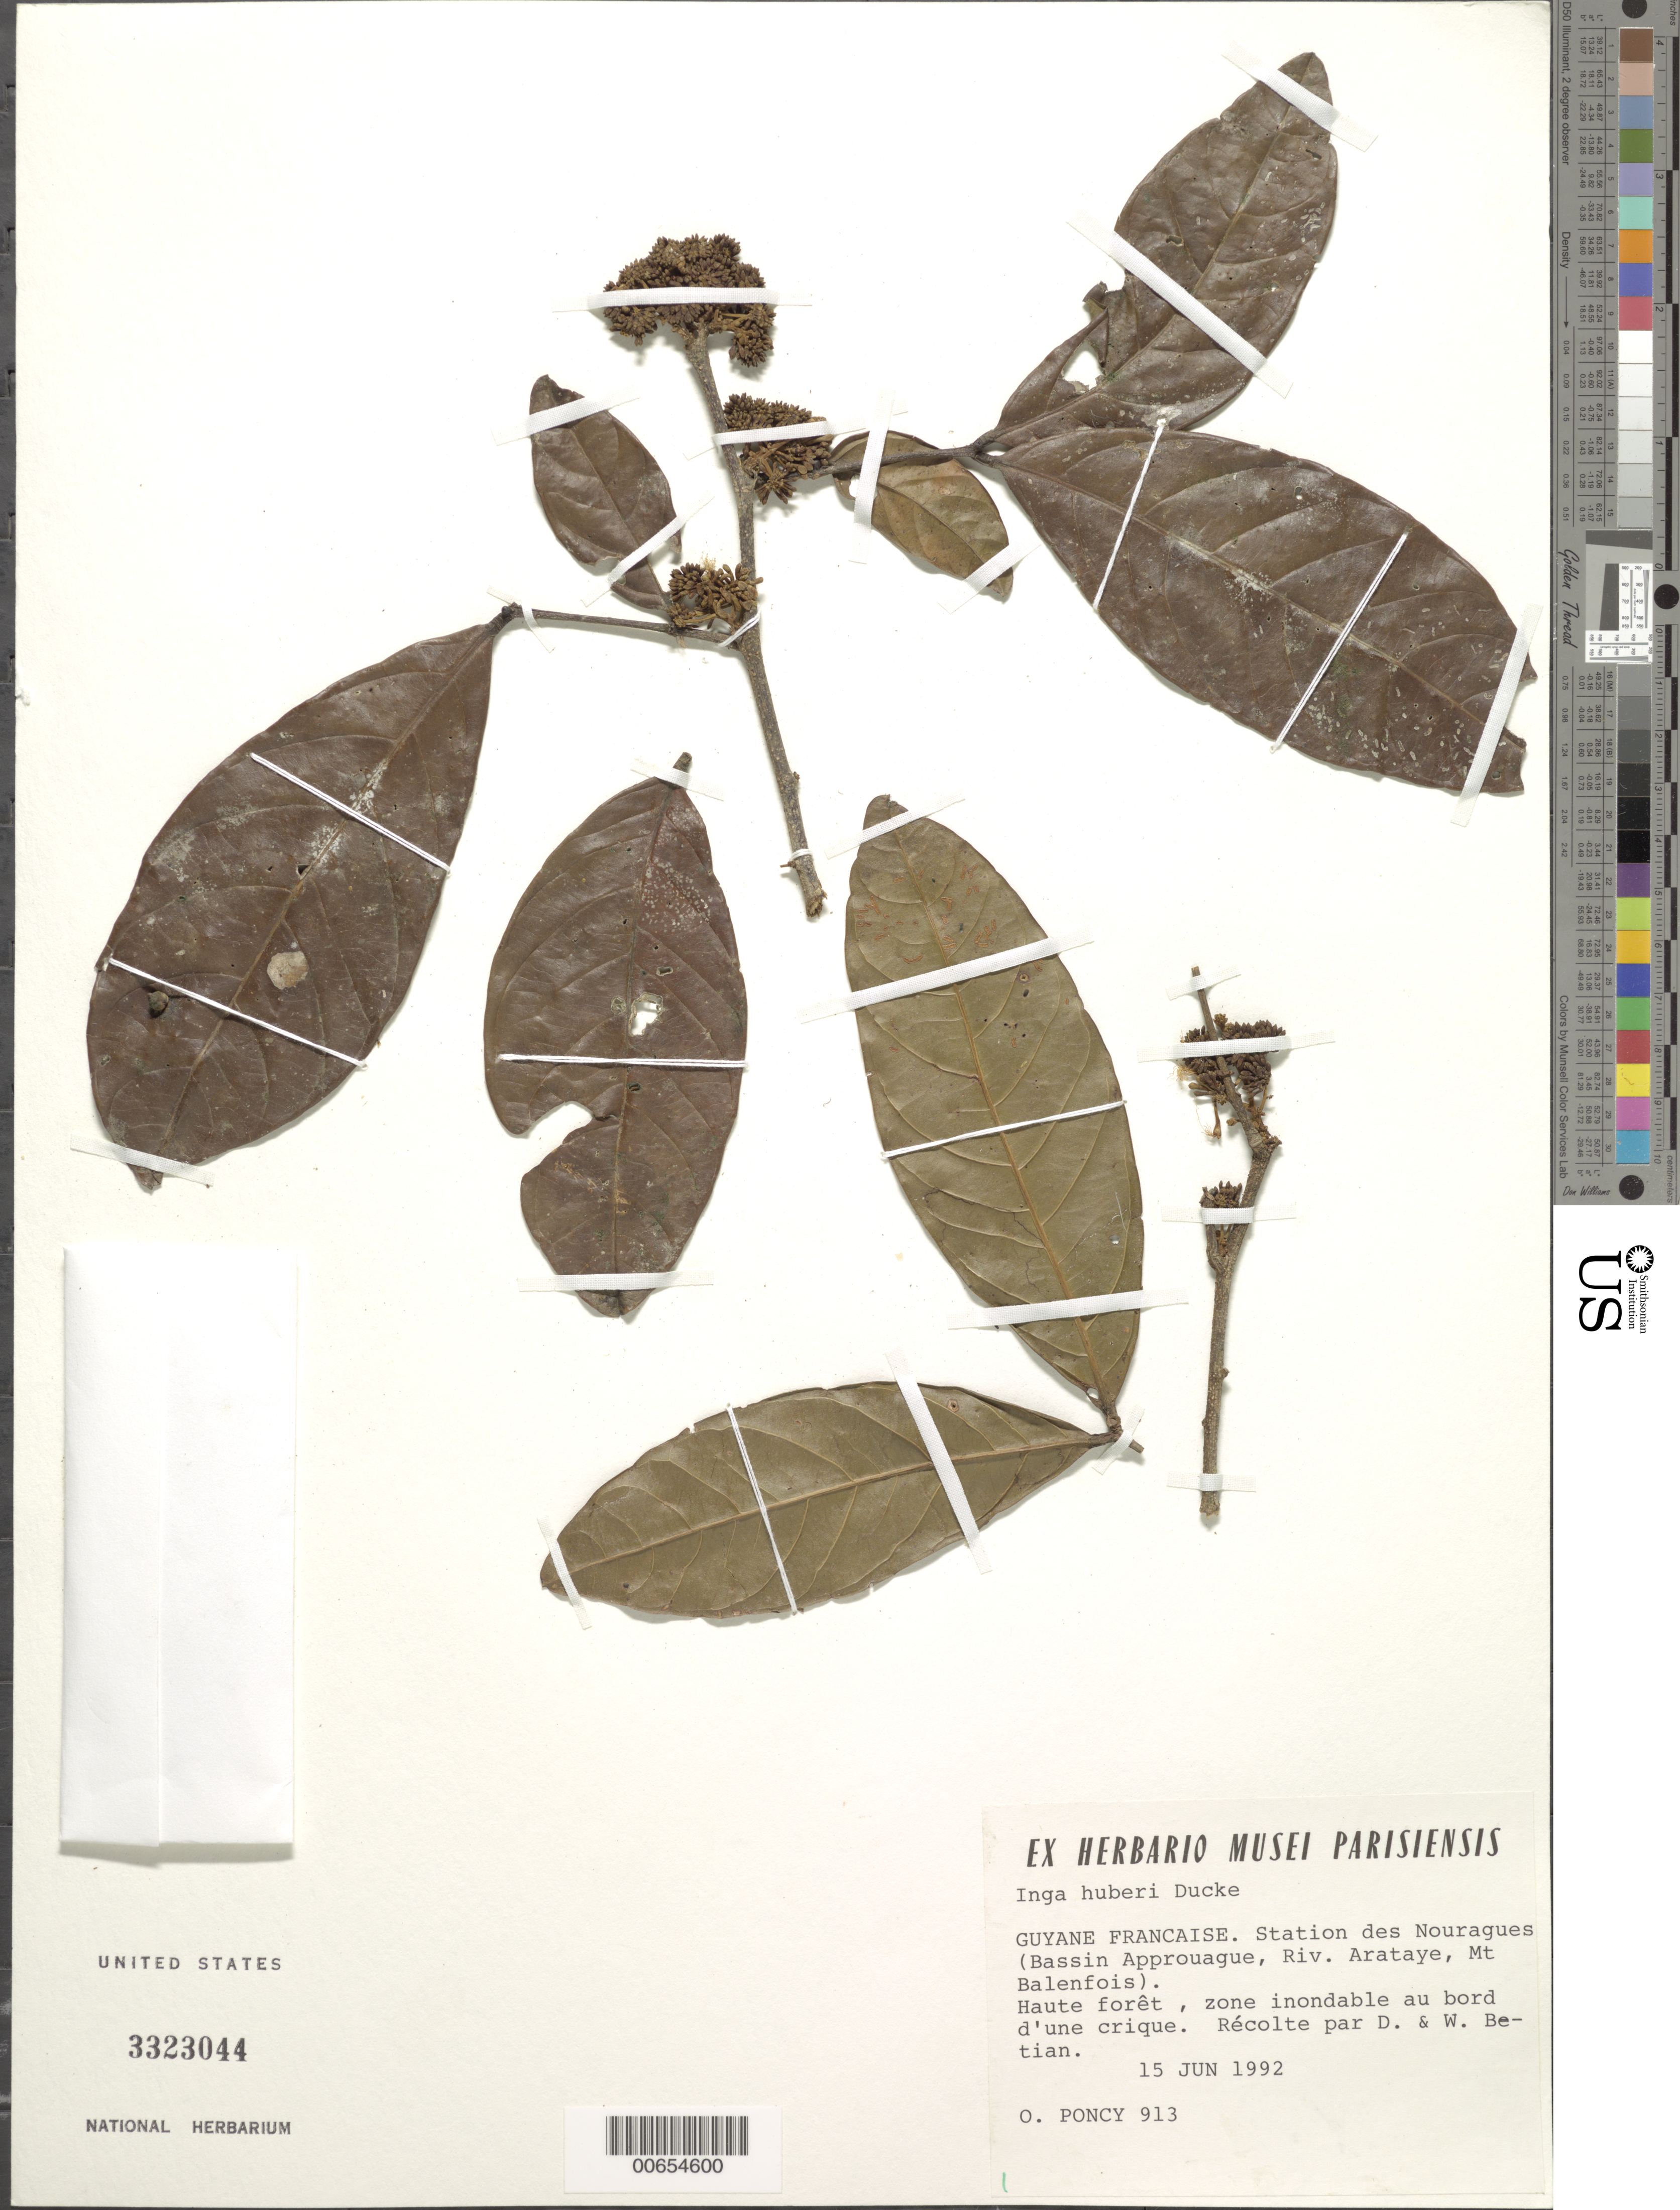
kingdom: Plantae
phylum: Tracheophyta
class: Magnoliopsida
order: Fabales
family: Fabaceae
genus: Inga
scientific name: Inga huberi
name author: Ducke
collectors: O. Poncy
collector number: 913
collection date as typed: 15-Jun-92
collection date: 1992-06-15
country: French Guiana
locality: Station des Nouragues, Mt. Balenfois, Bassin Approuague, Riv. Arataye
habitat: High forest, inundated area at edge of creek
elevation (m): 100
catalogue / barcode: US 3323044